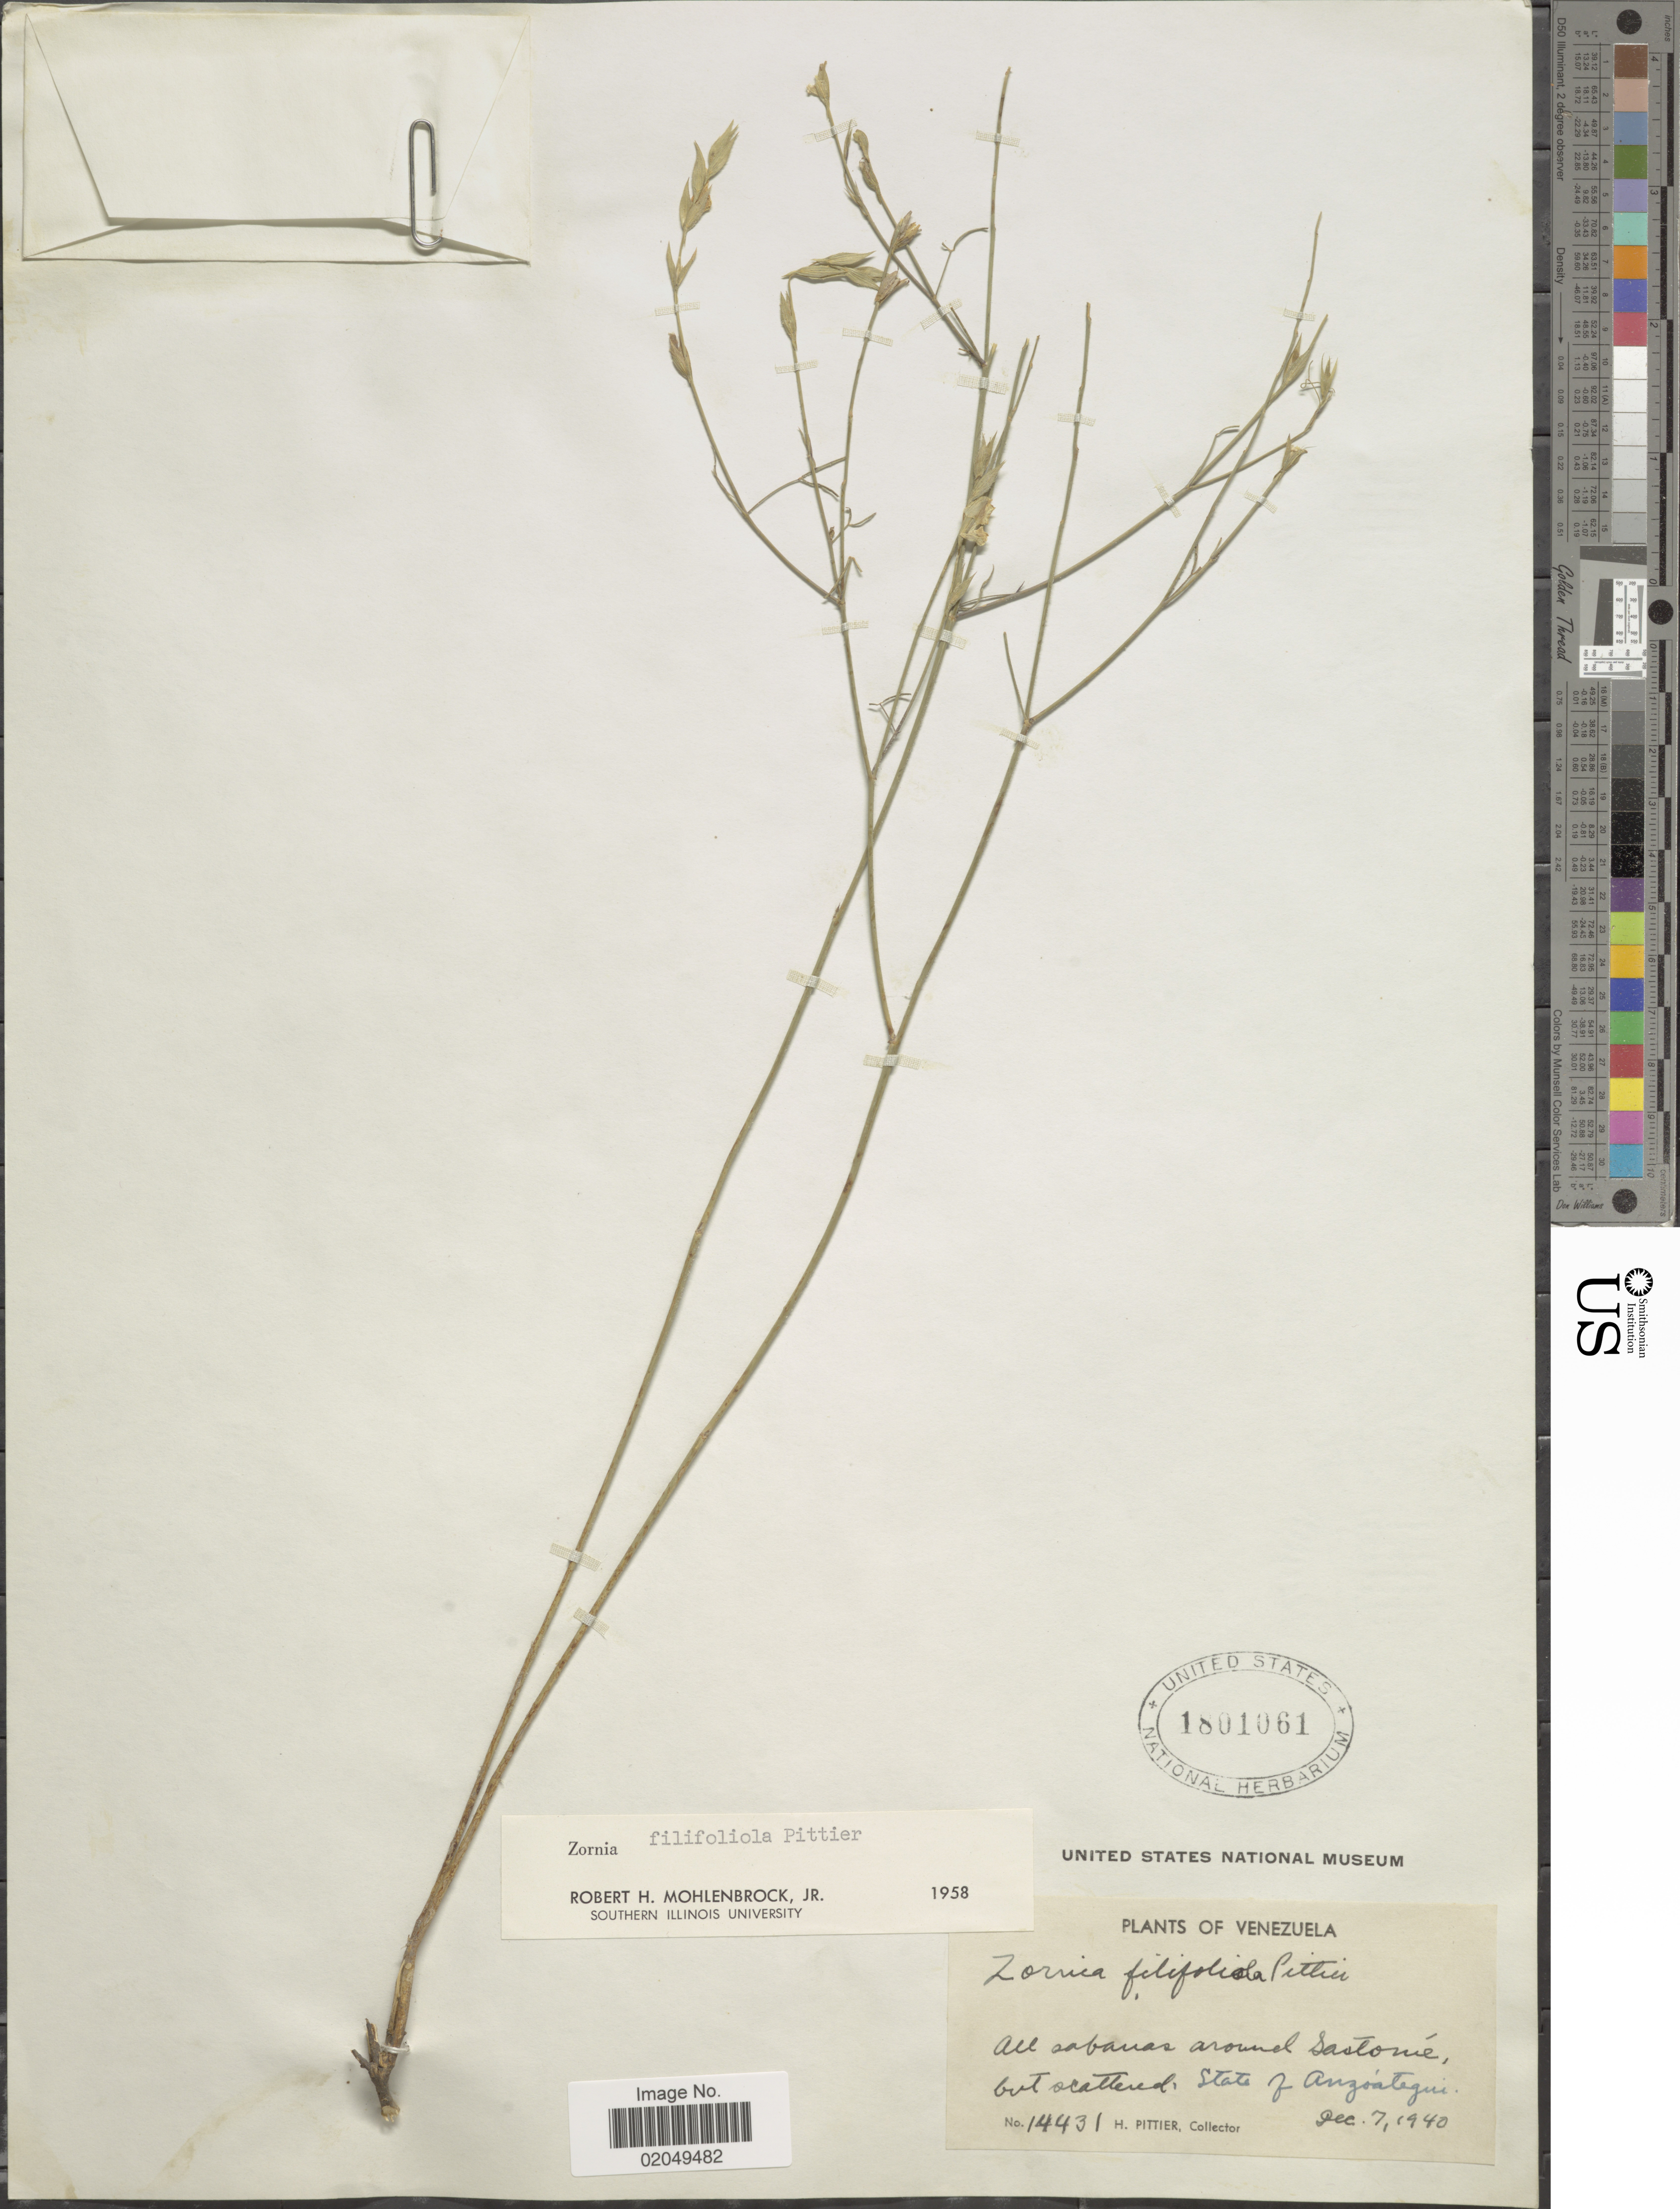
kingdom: Plantae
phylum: Tracheophyta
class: Magnoliopsida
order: Fabales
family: Fabaceae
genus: Zornia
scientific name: Zornia filifoliola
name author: Pittier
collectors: H. F. Pittier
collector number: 14431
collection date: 1940-12-07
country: Venezuela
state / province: Anzoategui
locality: All sabanas around Santomé [San Tomé]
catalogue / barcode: US 1801061